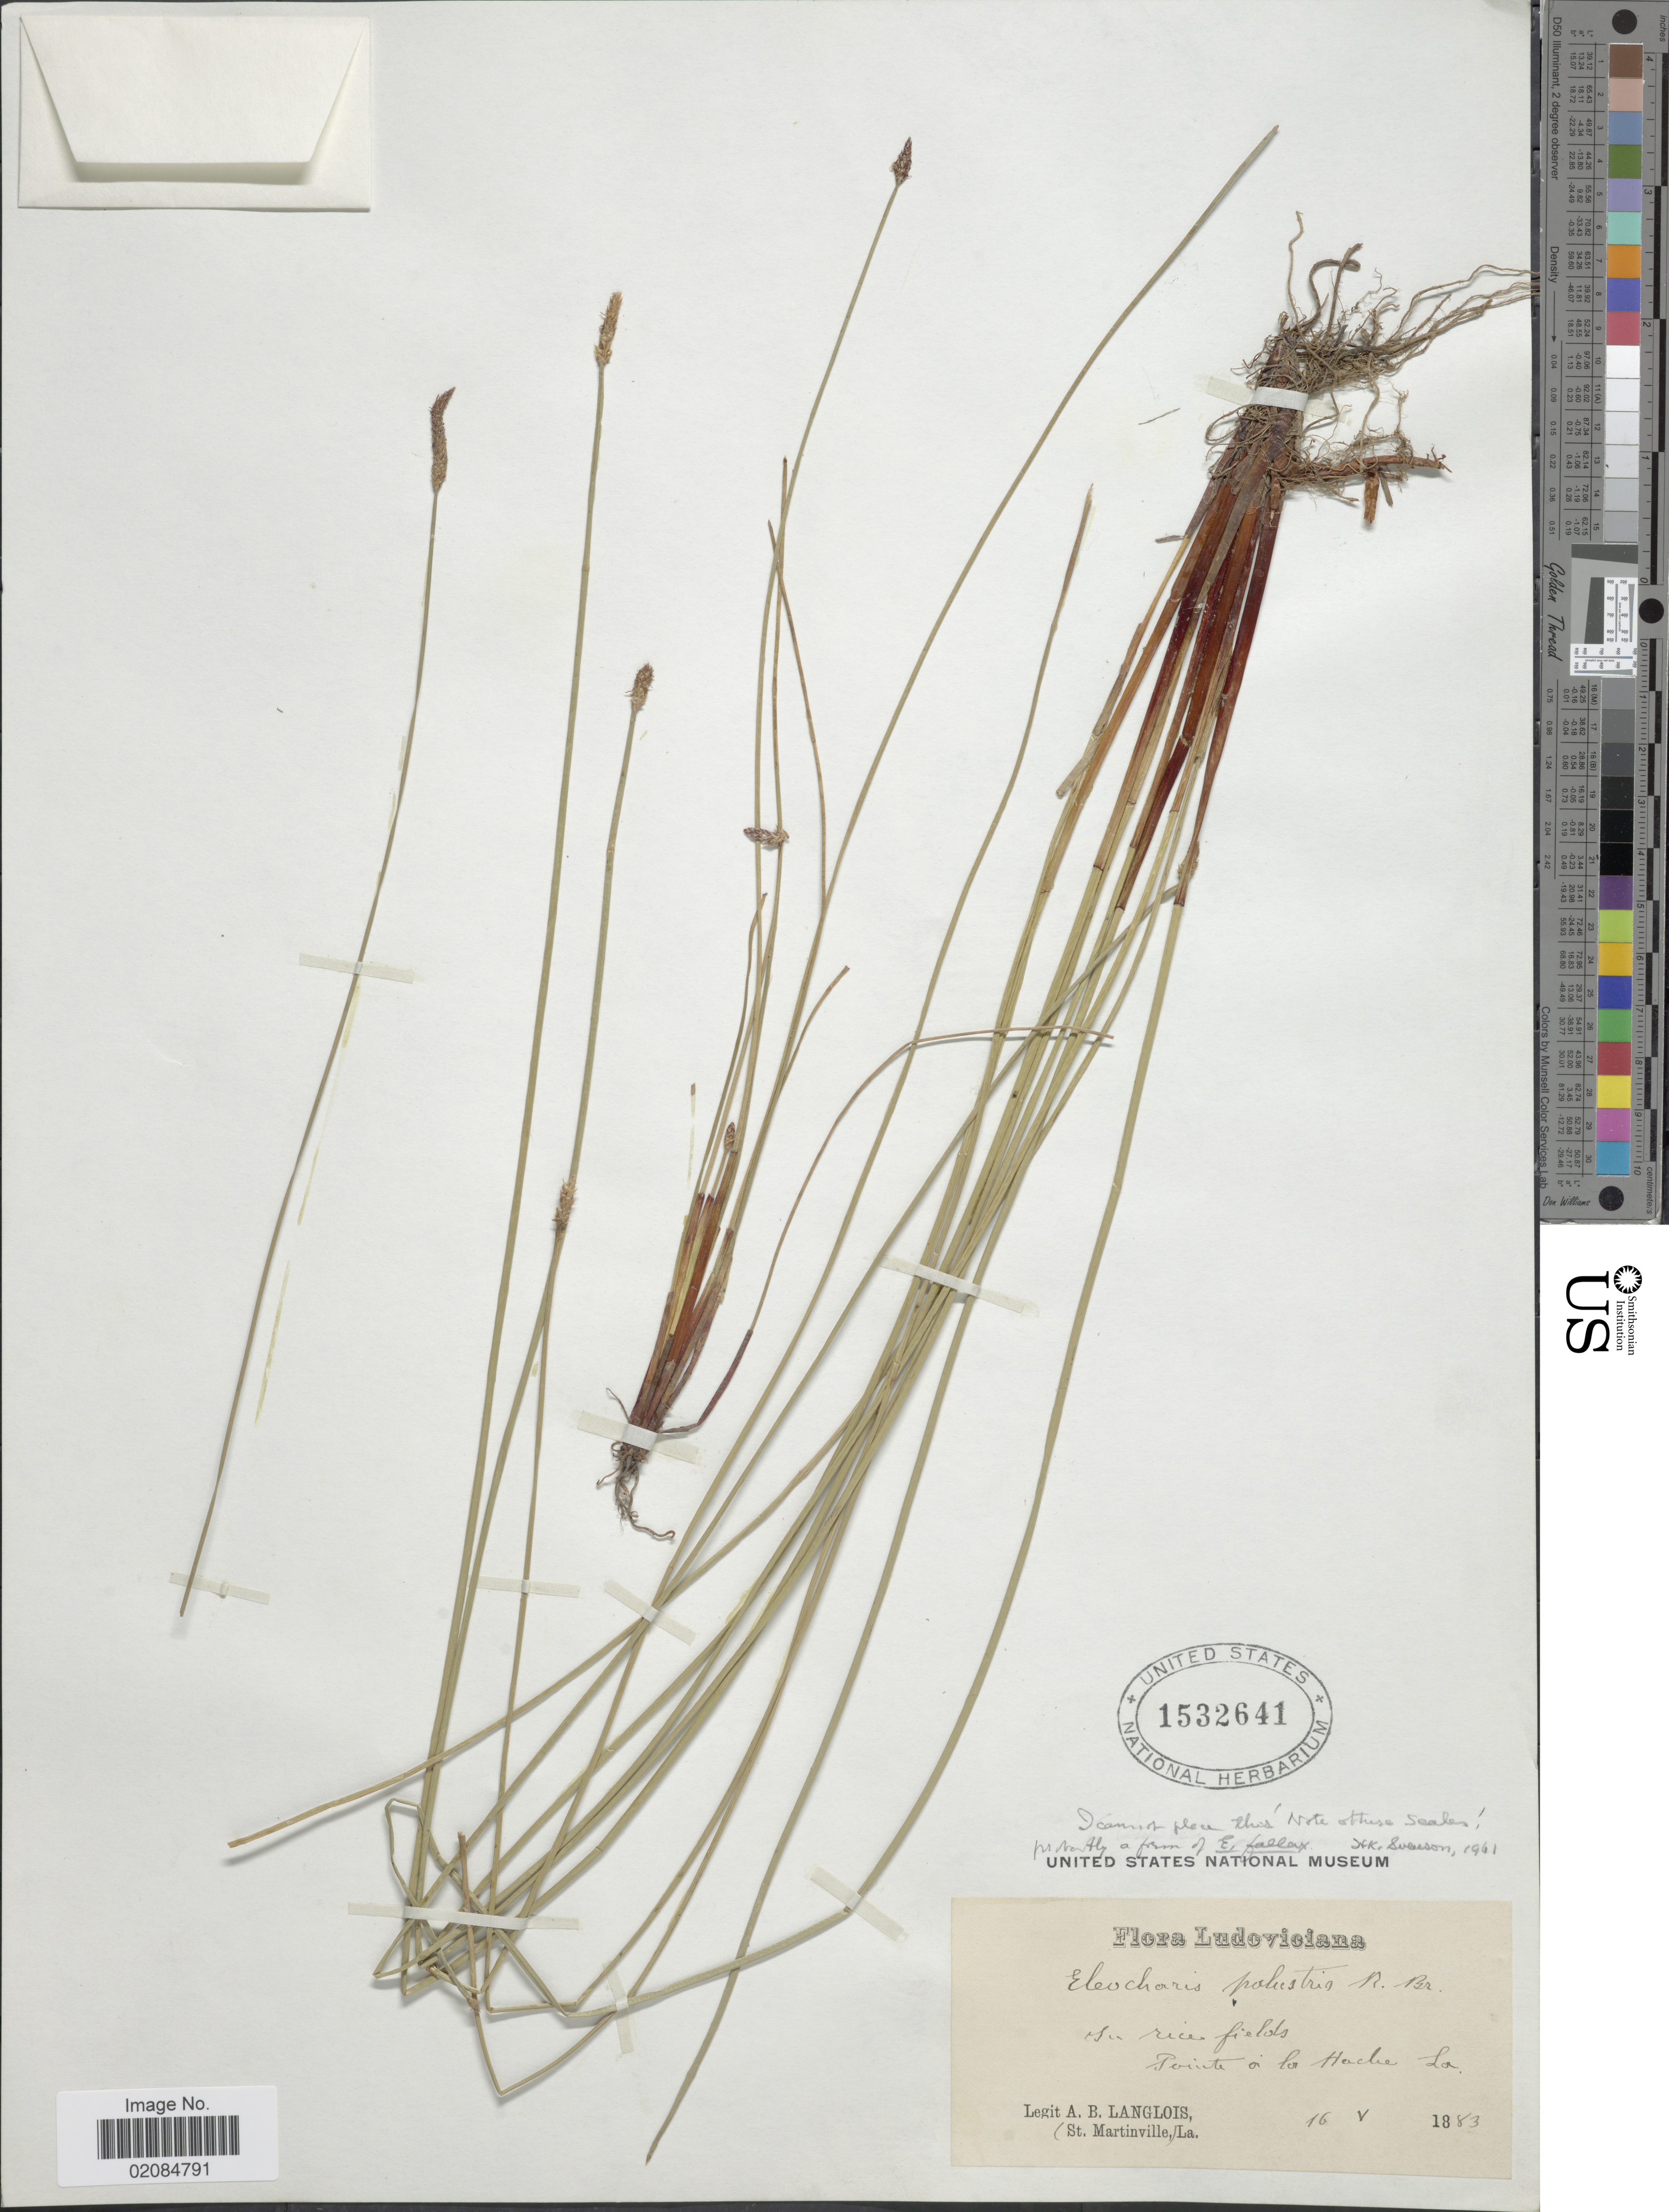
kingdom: Plantae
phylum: Tracheophyta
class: Liliopsida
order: Poales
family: Cyperaceae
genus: Eleocharis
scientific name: Eleocharis palustris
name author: (L.) Roem. & Schult.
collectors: A. Langlois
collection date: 1883-05-16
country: United States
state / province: Louisiana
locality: In rice fields. Pointe a la Hache La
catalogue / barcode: US 1532641